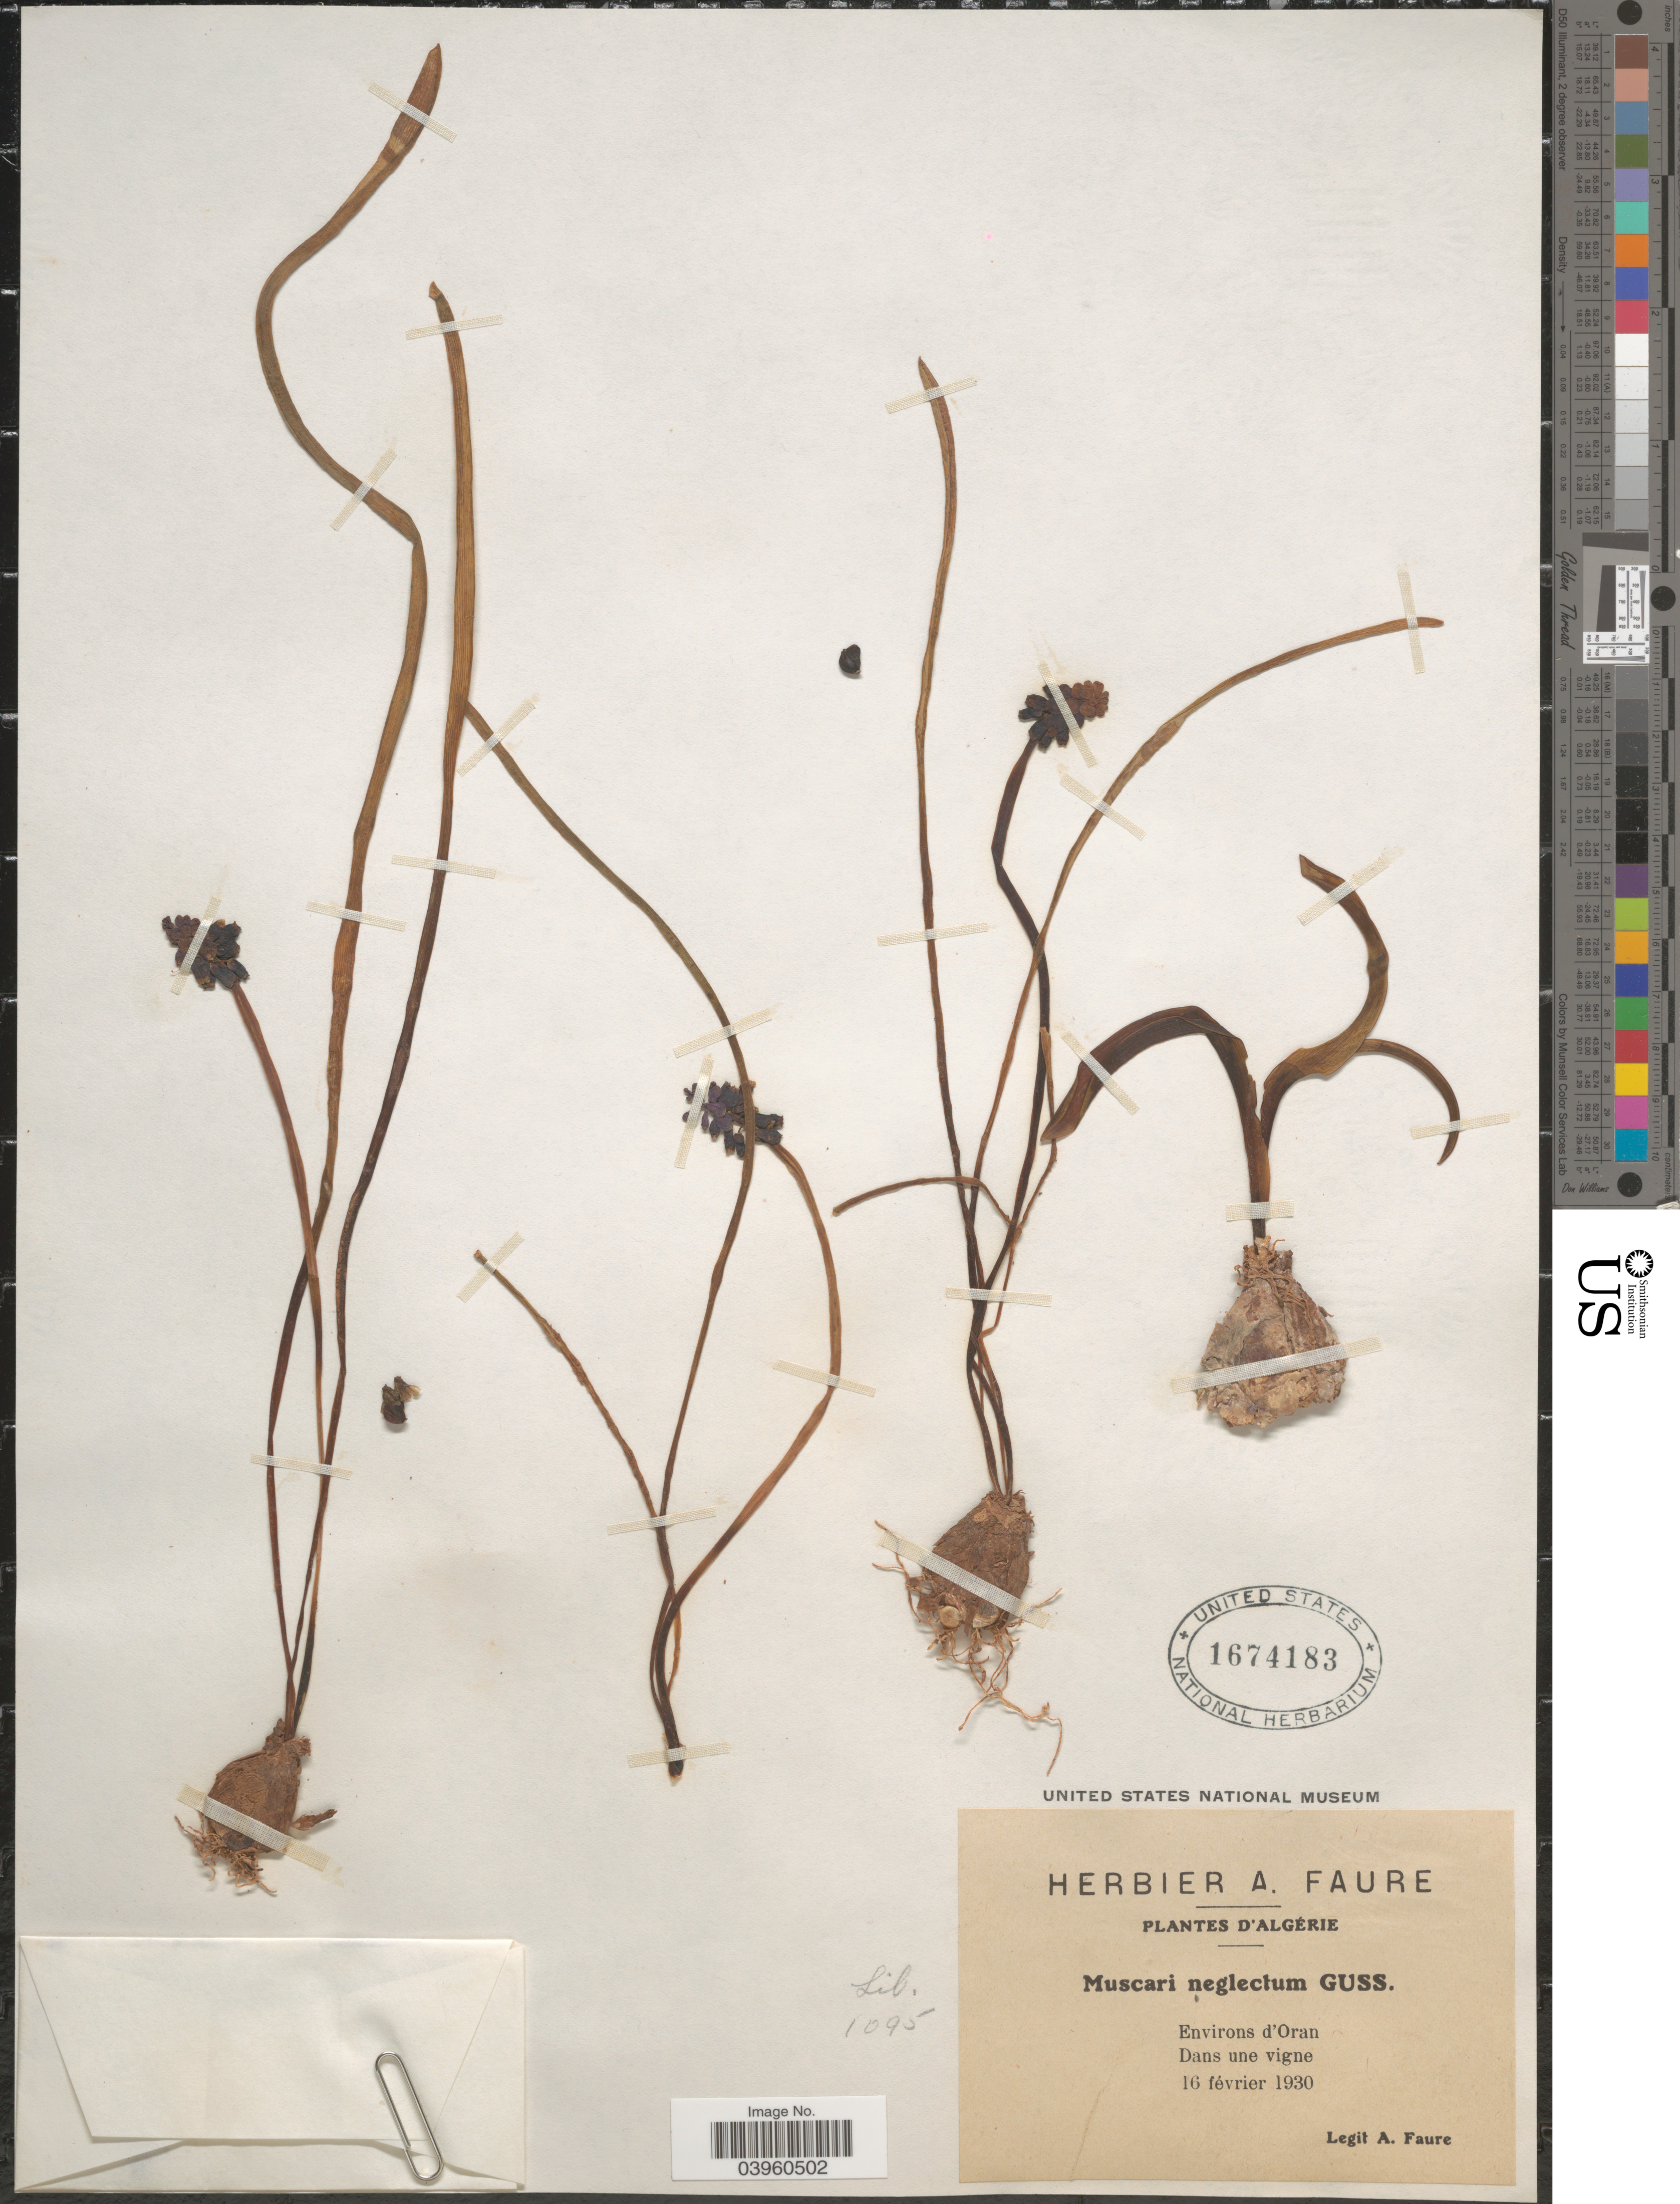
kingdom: Plantae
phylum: Tracheophyta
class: Liliopsida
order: Asparagales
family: Asparagaceae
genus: Muscari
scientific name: Muscari neglectum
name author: Gussone ex Ten.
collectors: A. Faure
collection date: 1930-02-16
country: Algeria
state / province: Oran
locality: Environs d'Oran.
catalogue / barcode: US 1674183